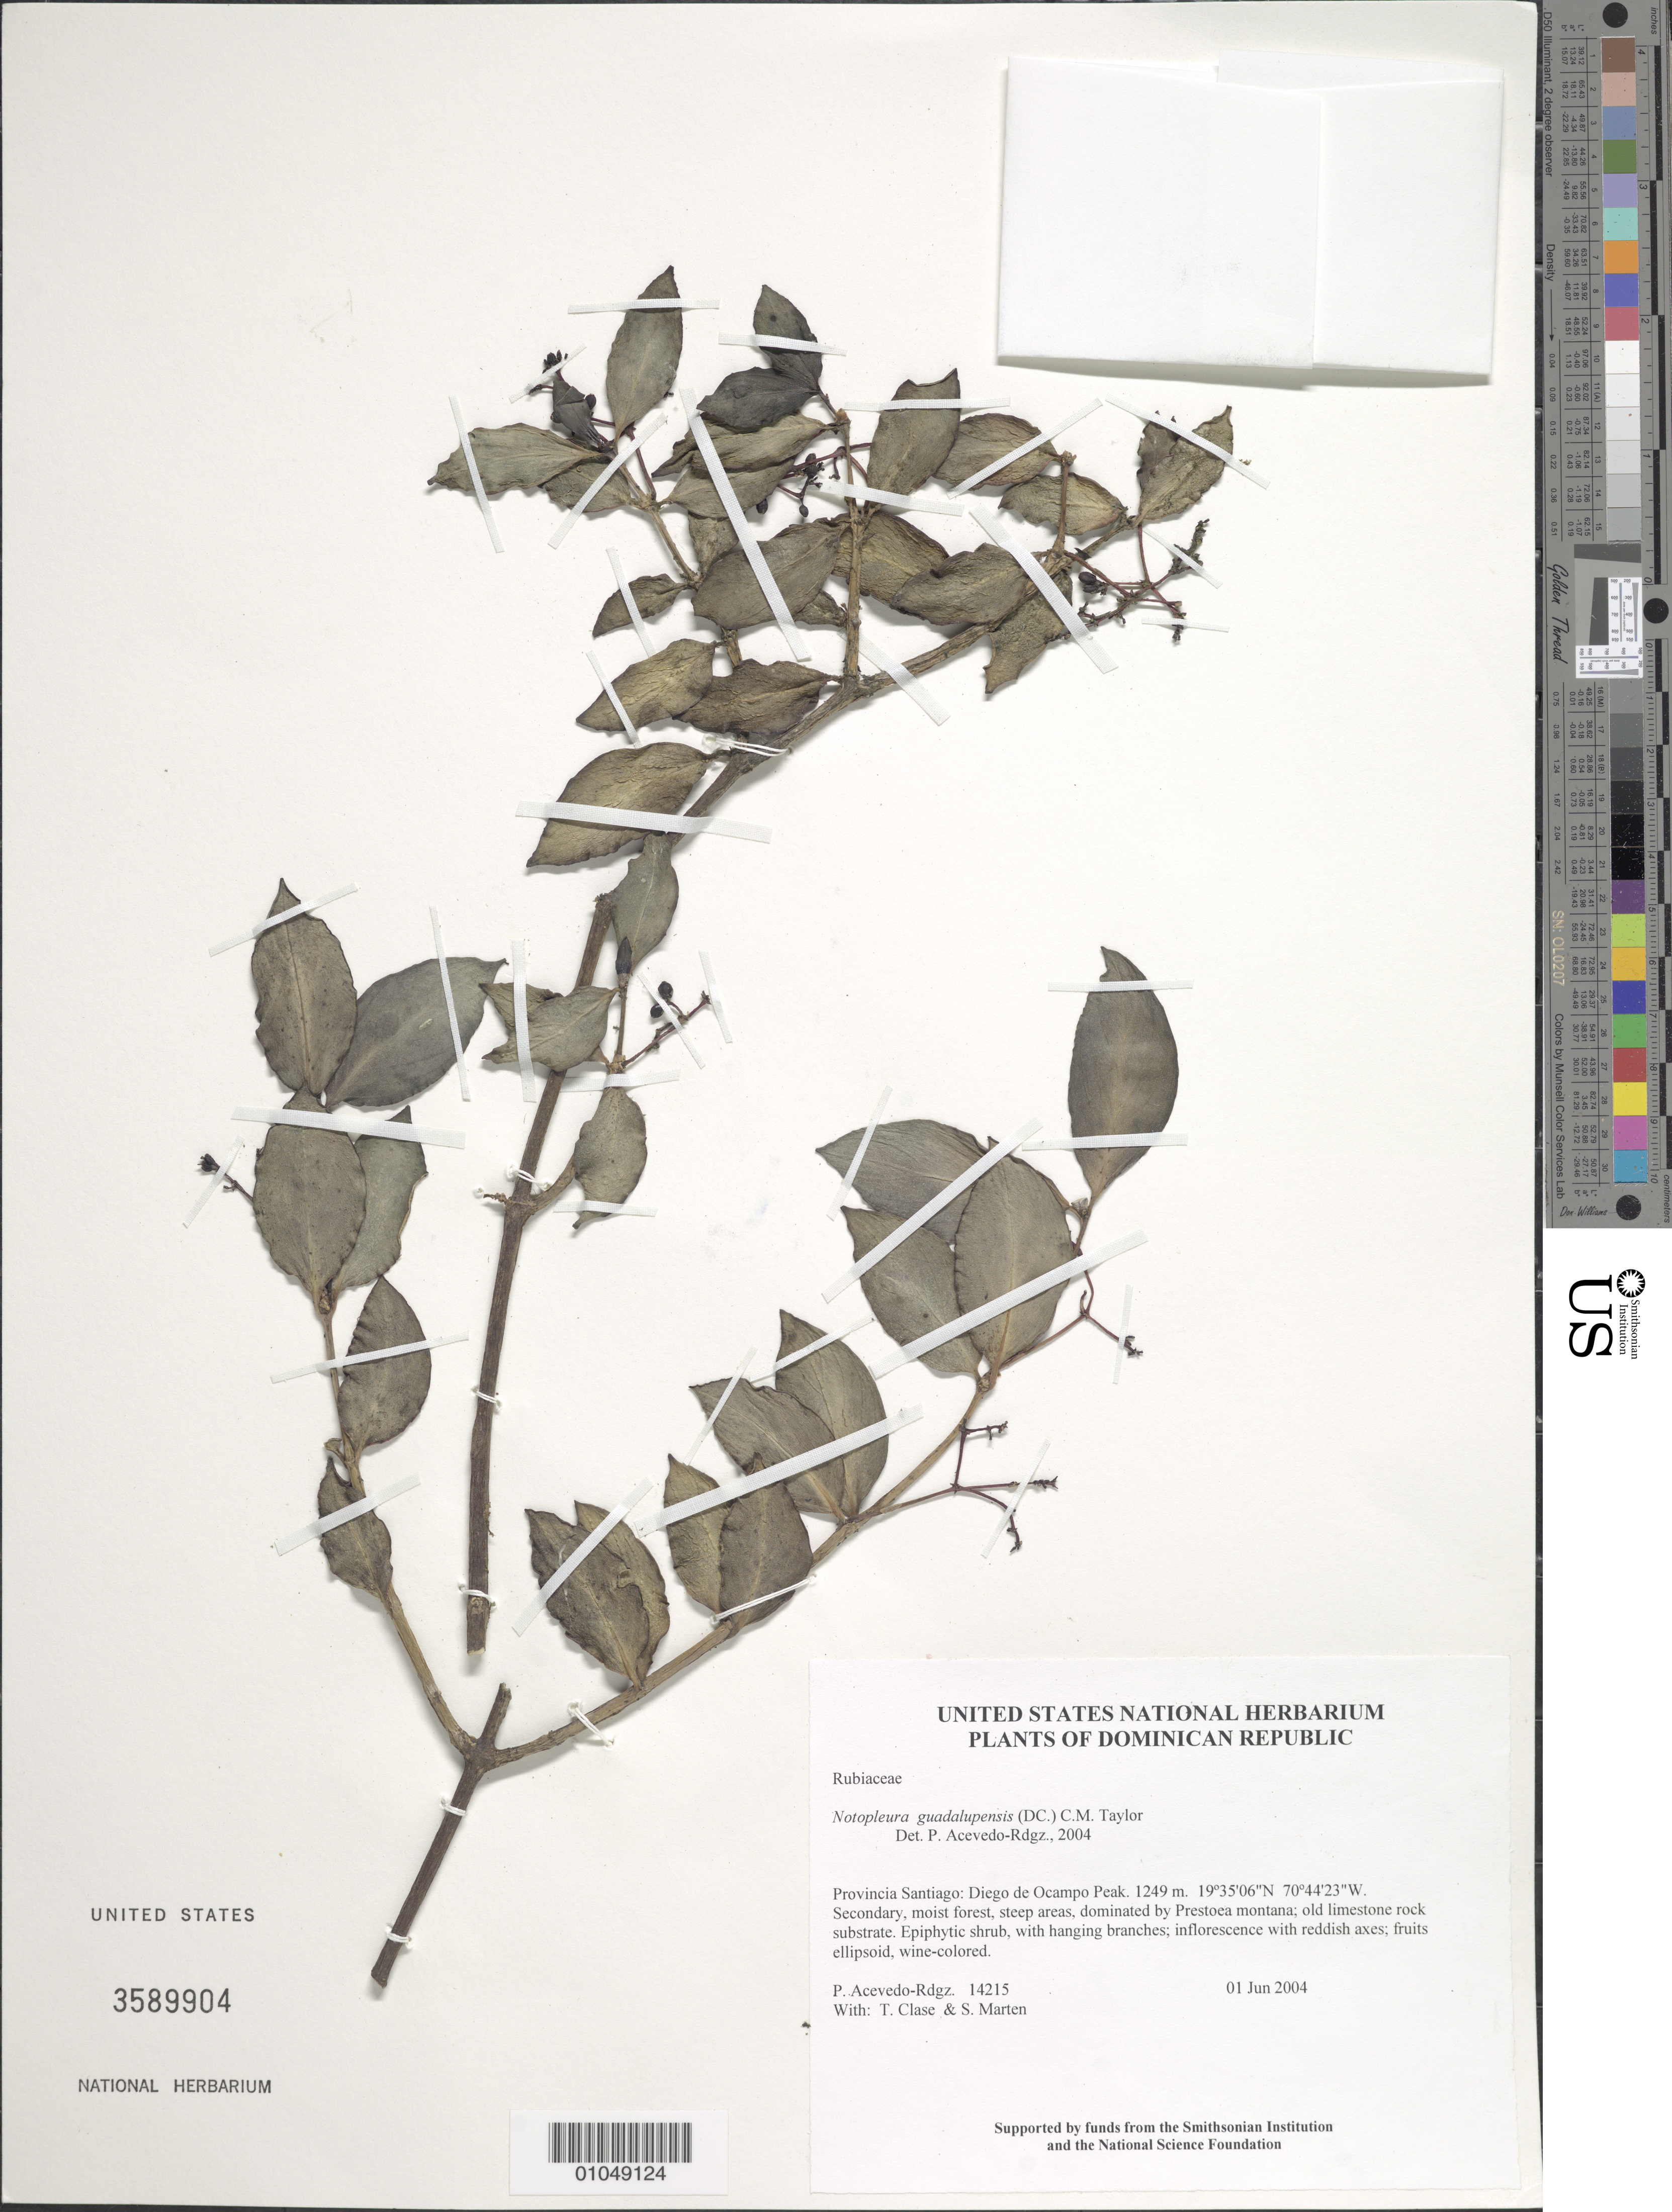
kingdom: Plantae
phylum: Tracheophyta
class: Magnoliopsida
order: Gentianales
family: Rubiaceae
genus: Notopleura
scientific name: Notopleura guadalupensis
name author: (DC.) C.M. Taylor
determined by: Acevedo-Rodríguez, P., (BOT), Smithsonian Institution - National Museum of Natural History (UNITED STATES)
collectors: P. Acevedo-Rodr., T. Clase & S. Marten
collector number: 14215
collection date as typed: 01 Jun 2004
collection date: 2004-06-01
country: Dominican Republic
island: Hispaniola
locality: Provincia Santiago: Diego de Ocampo Peak.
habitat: Secondary, moist forest, steep areas, dominated by Prestoea montana; old limestone rock substrate.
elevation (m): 1249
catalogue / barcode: US 3589904